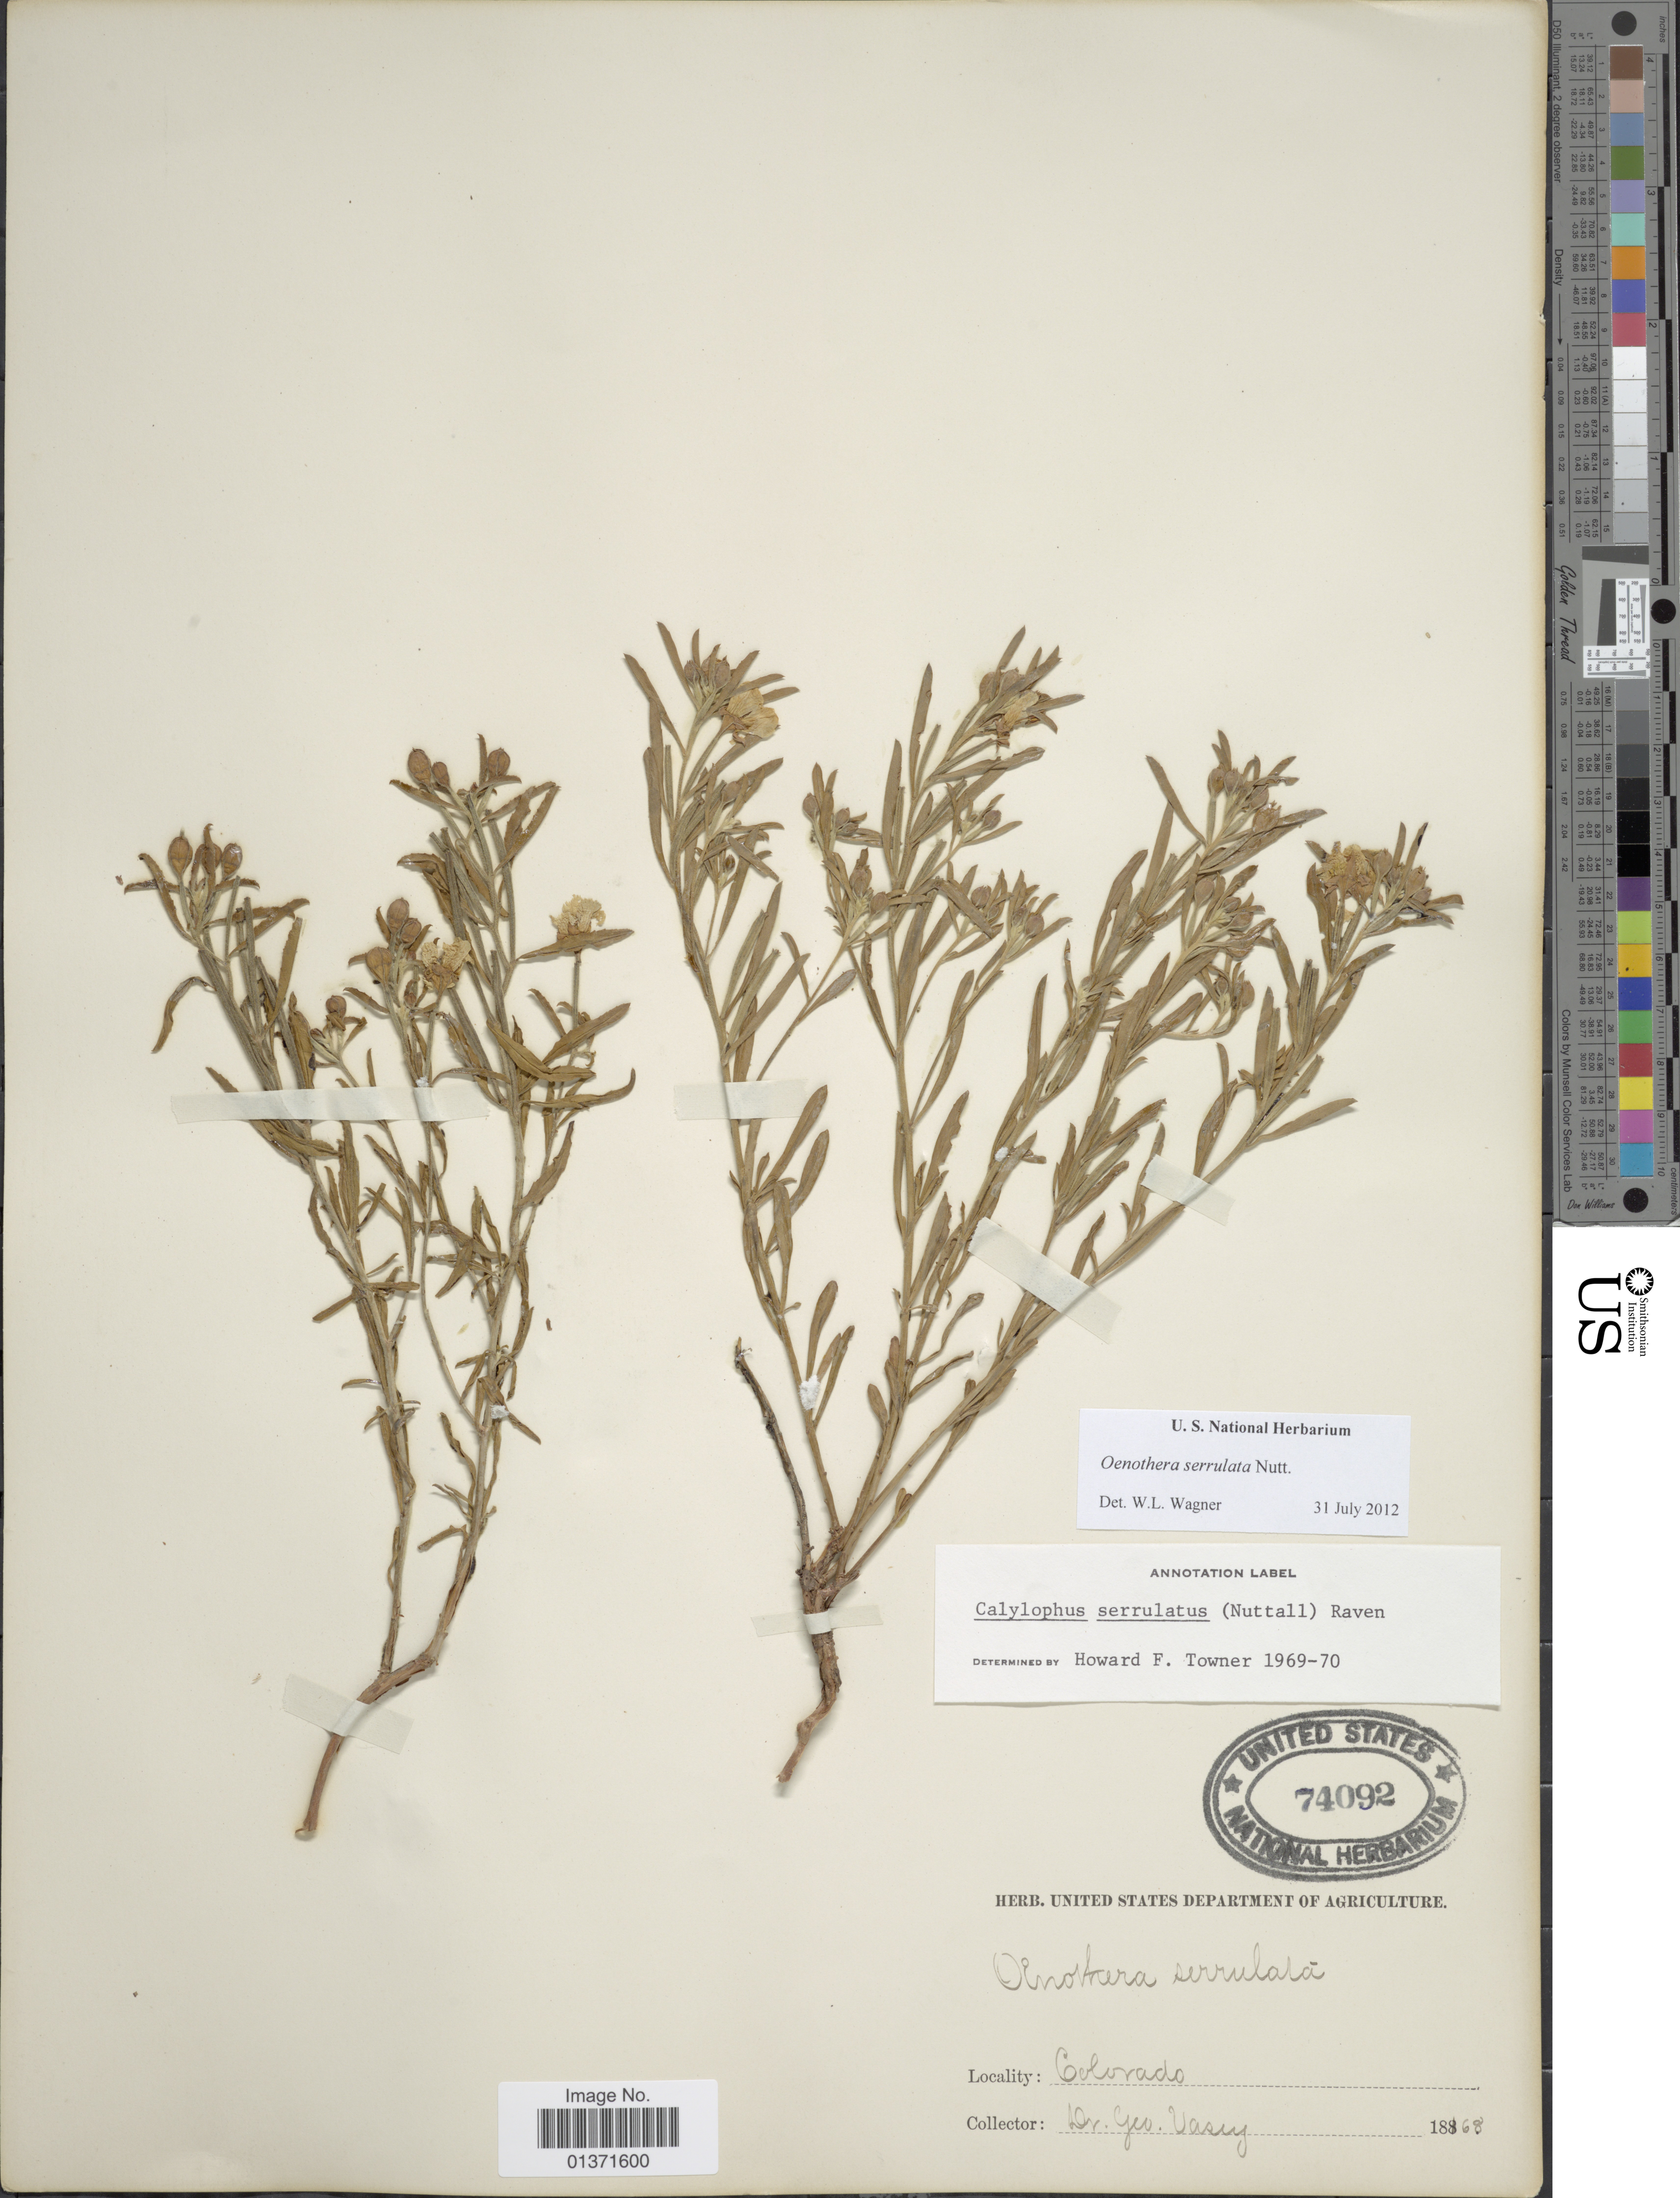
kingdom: Plantae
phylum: Tracheophyta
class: Magnoliopsida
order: Myrtales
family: Onagraceae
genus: Oenothera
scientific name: Oenothera serrulata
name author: Nutt.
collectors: G. R. Vasey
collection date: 1868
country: United States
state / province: Colorado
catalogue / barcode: US 74092